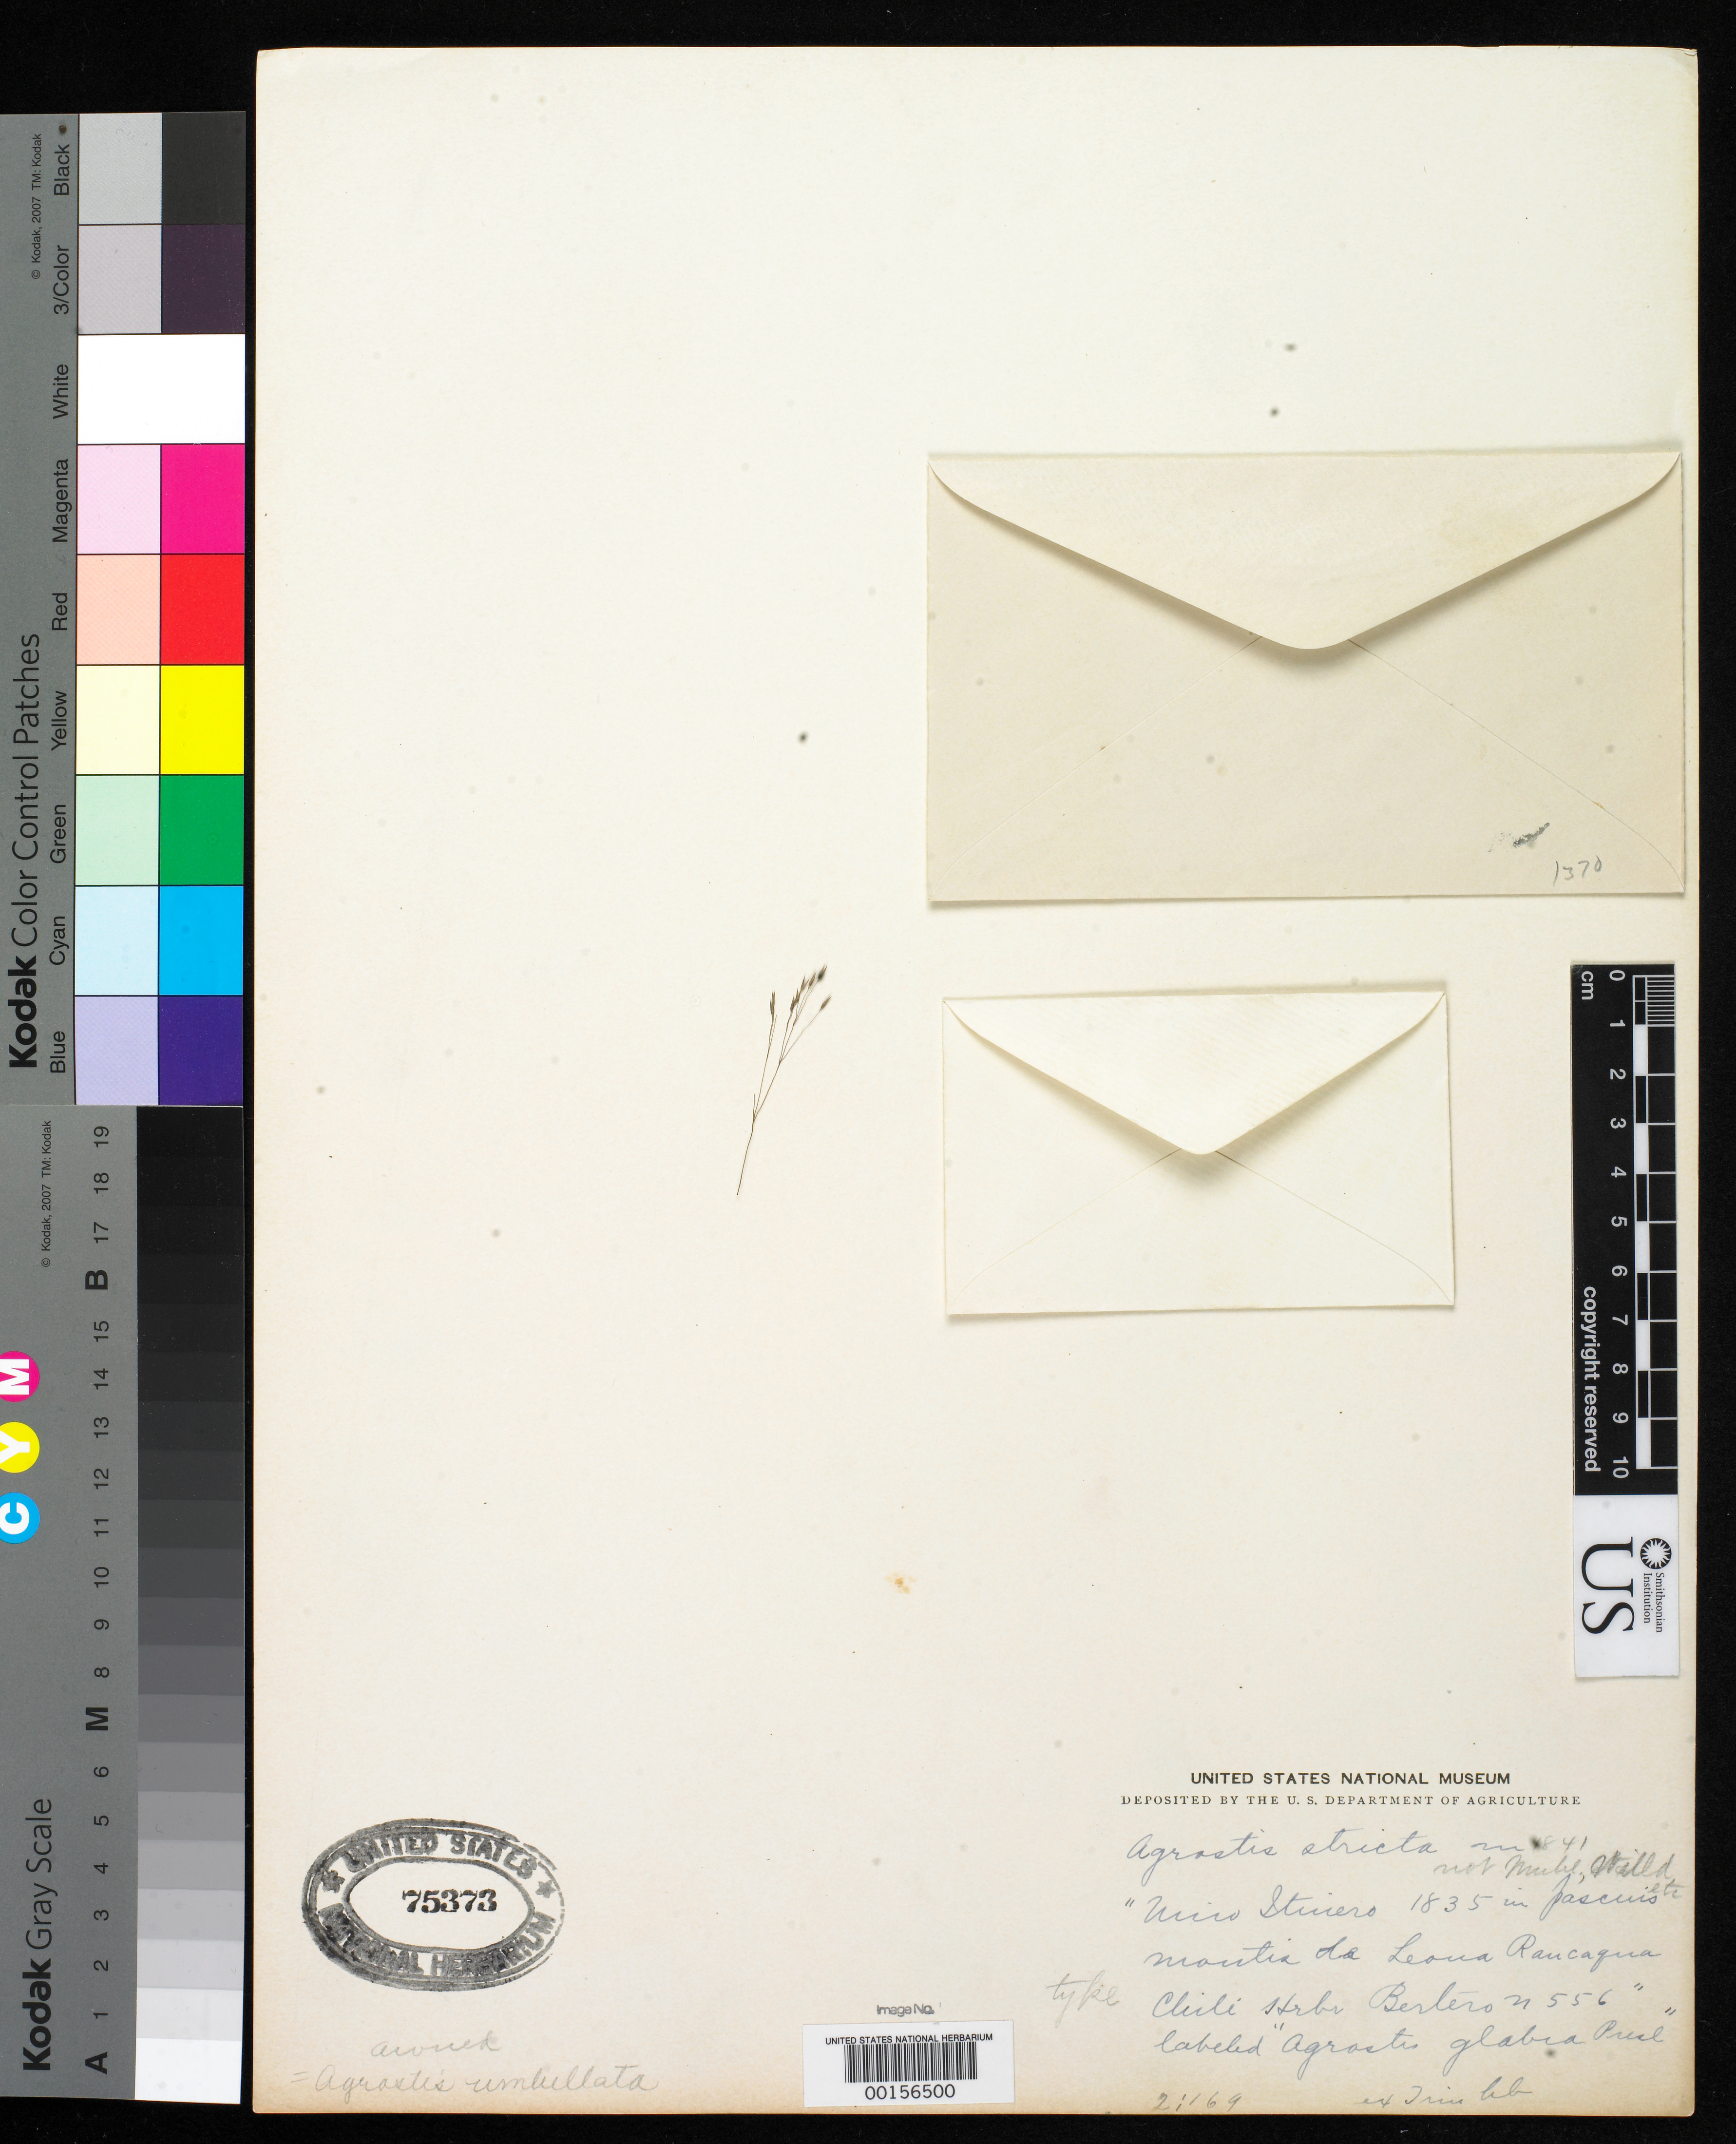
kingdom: Plantae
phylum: Tracheophyta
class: Liliopsida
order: Poales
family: Poaceae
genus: Agrostis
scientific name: Agrostis stricta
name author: Trin.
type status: Type Fragment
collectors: C. L. G. Bertero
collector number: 556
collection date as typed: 1835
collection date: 1835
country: Chile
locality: In pascuis montosis La Leona, Rancagua.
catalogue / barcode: US 75373